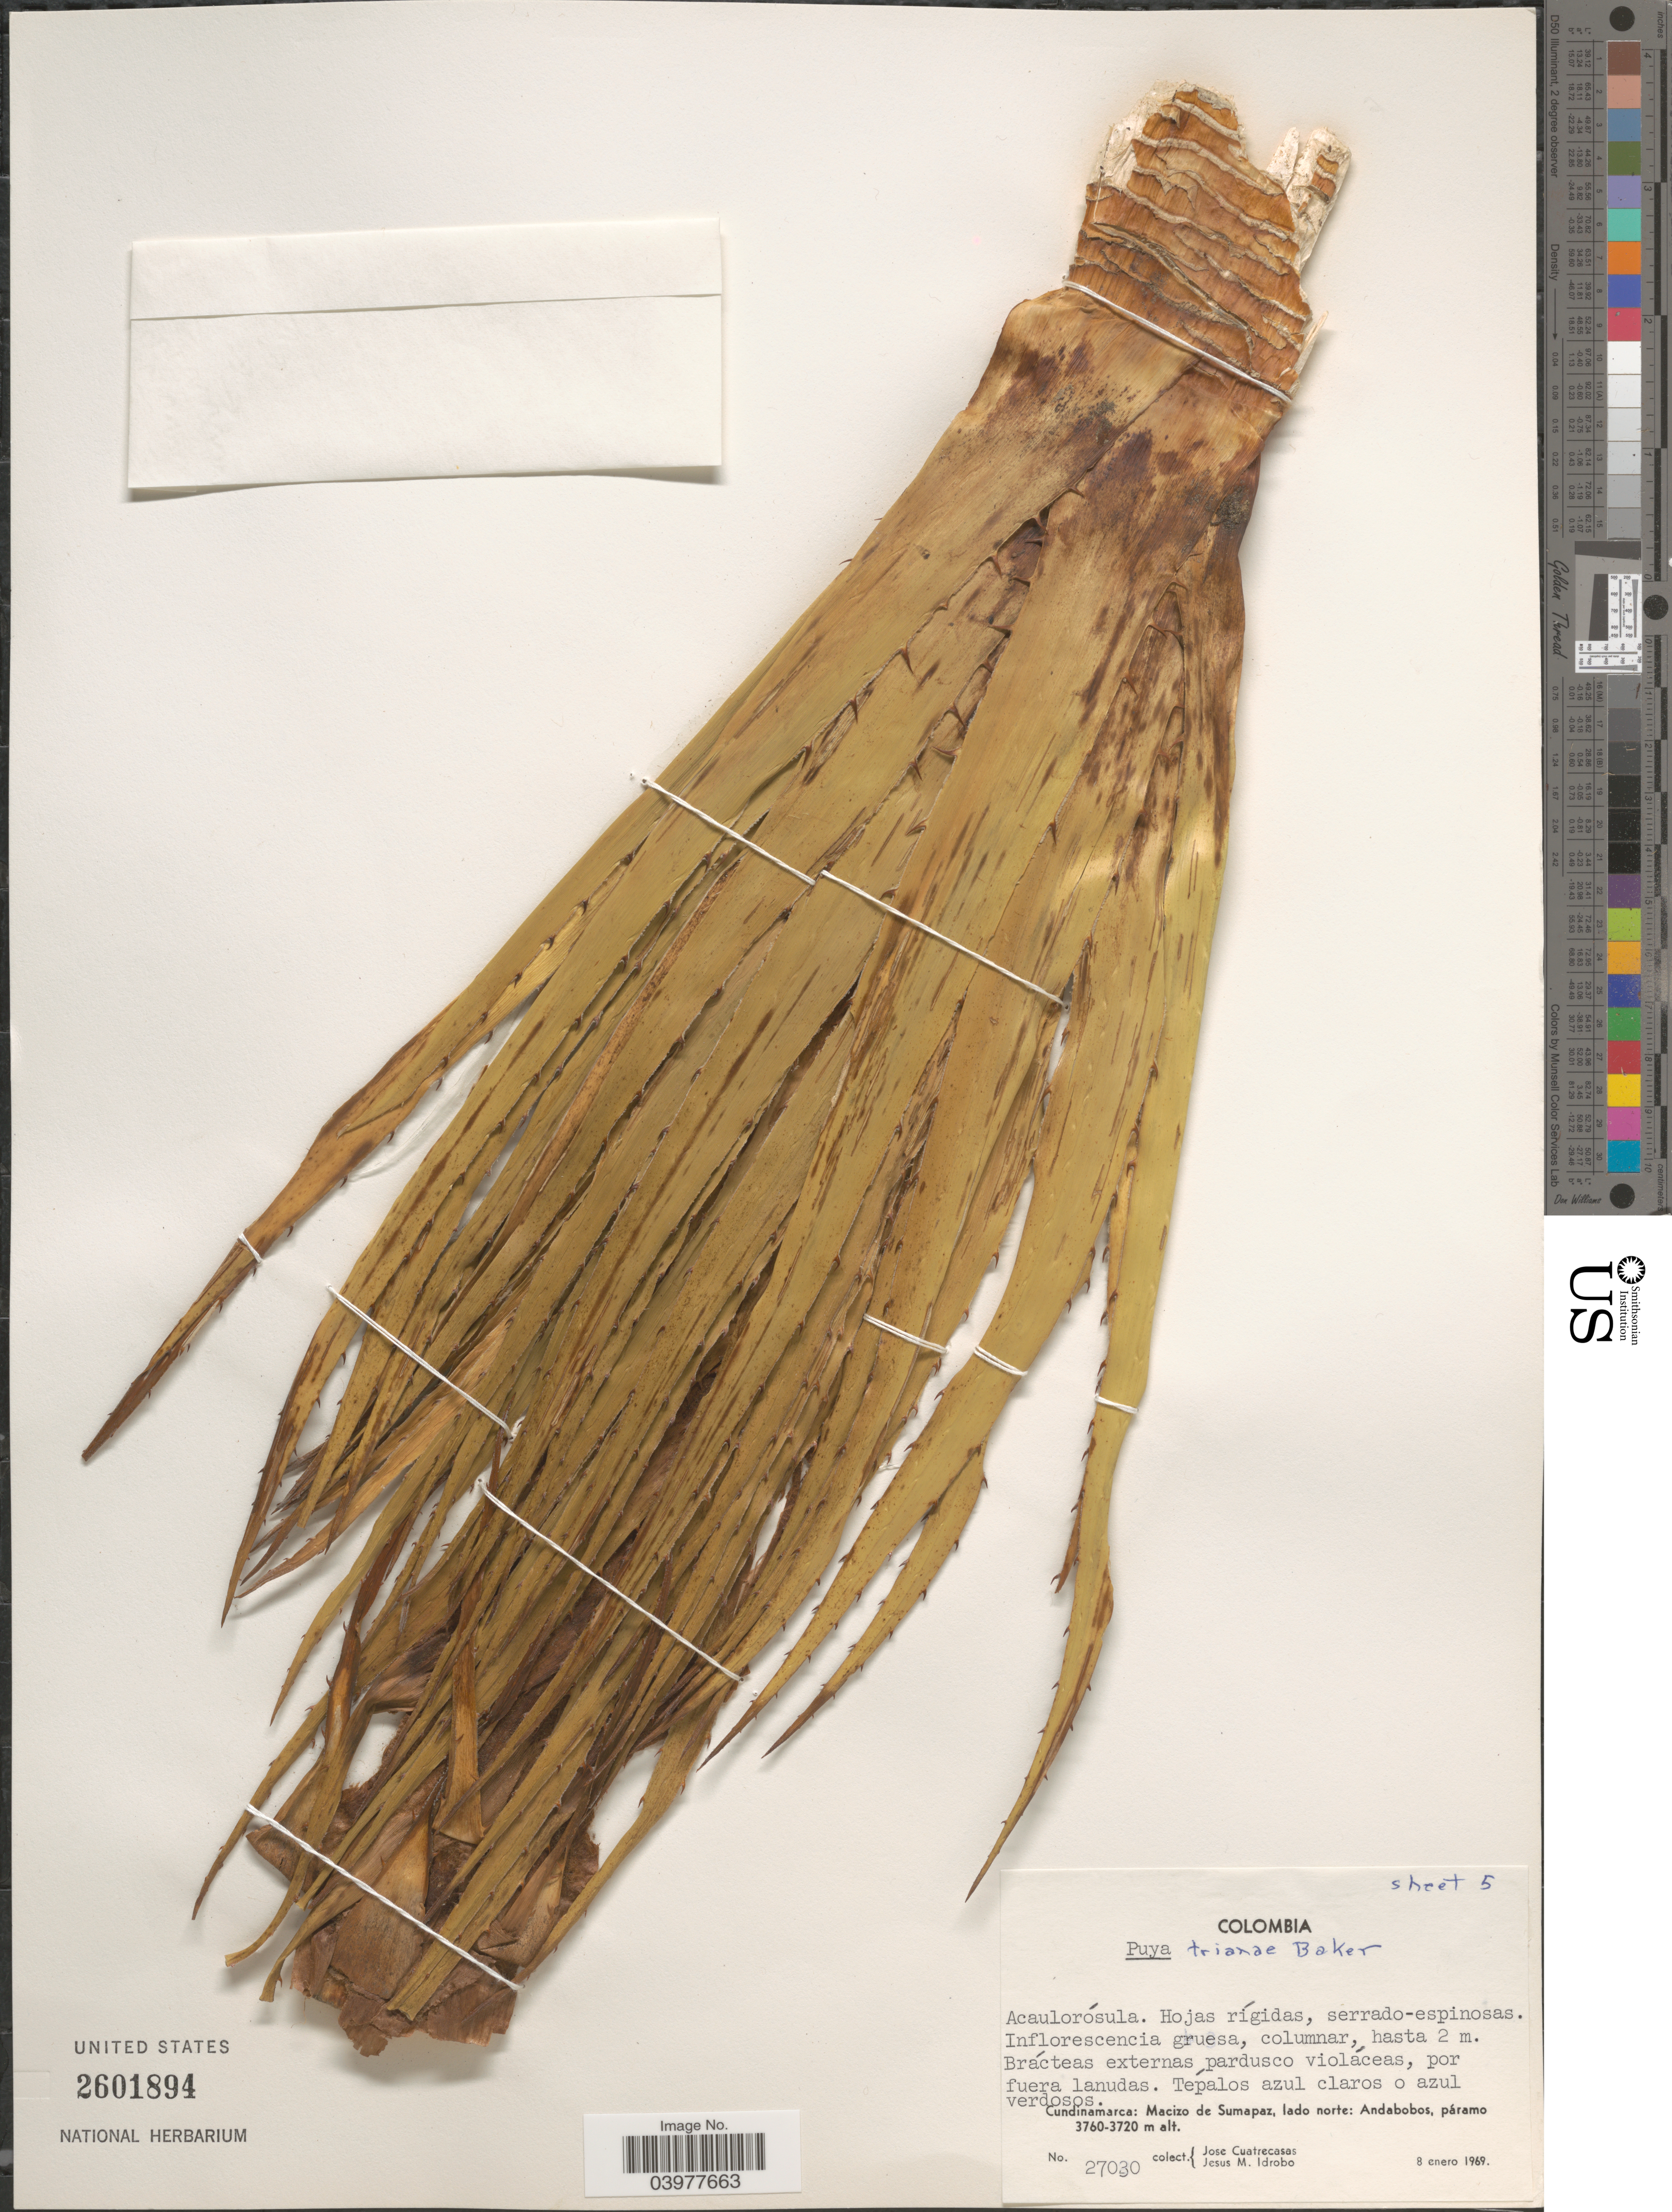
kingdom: Plantae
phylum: Tracheophyta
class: Liliopsida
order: Poales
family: Bromeliaceae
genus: Puya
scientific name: Puya trianae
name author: Baker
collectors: J. Cuatrecasas & J. M. Idrobo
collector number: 27030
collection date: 1969-01-08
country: Colombia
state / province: Cundinamarca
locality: Macizo de Sumapaz, lado norte: Andabobos.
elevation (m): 3720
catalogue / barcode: US 2601894